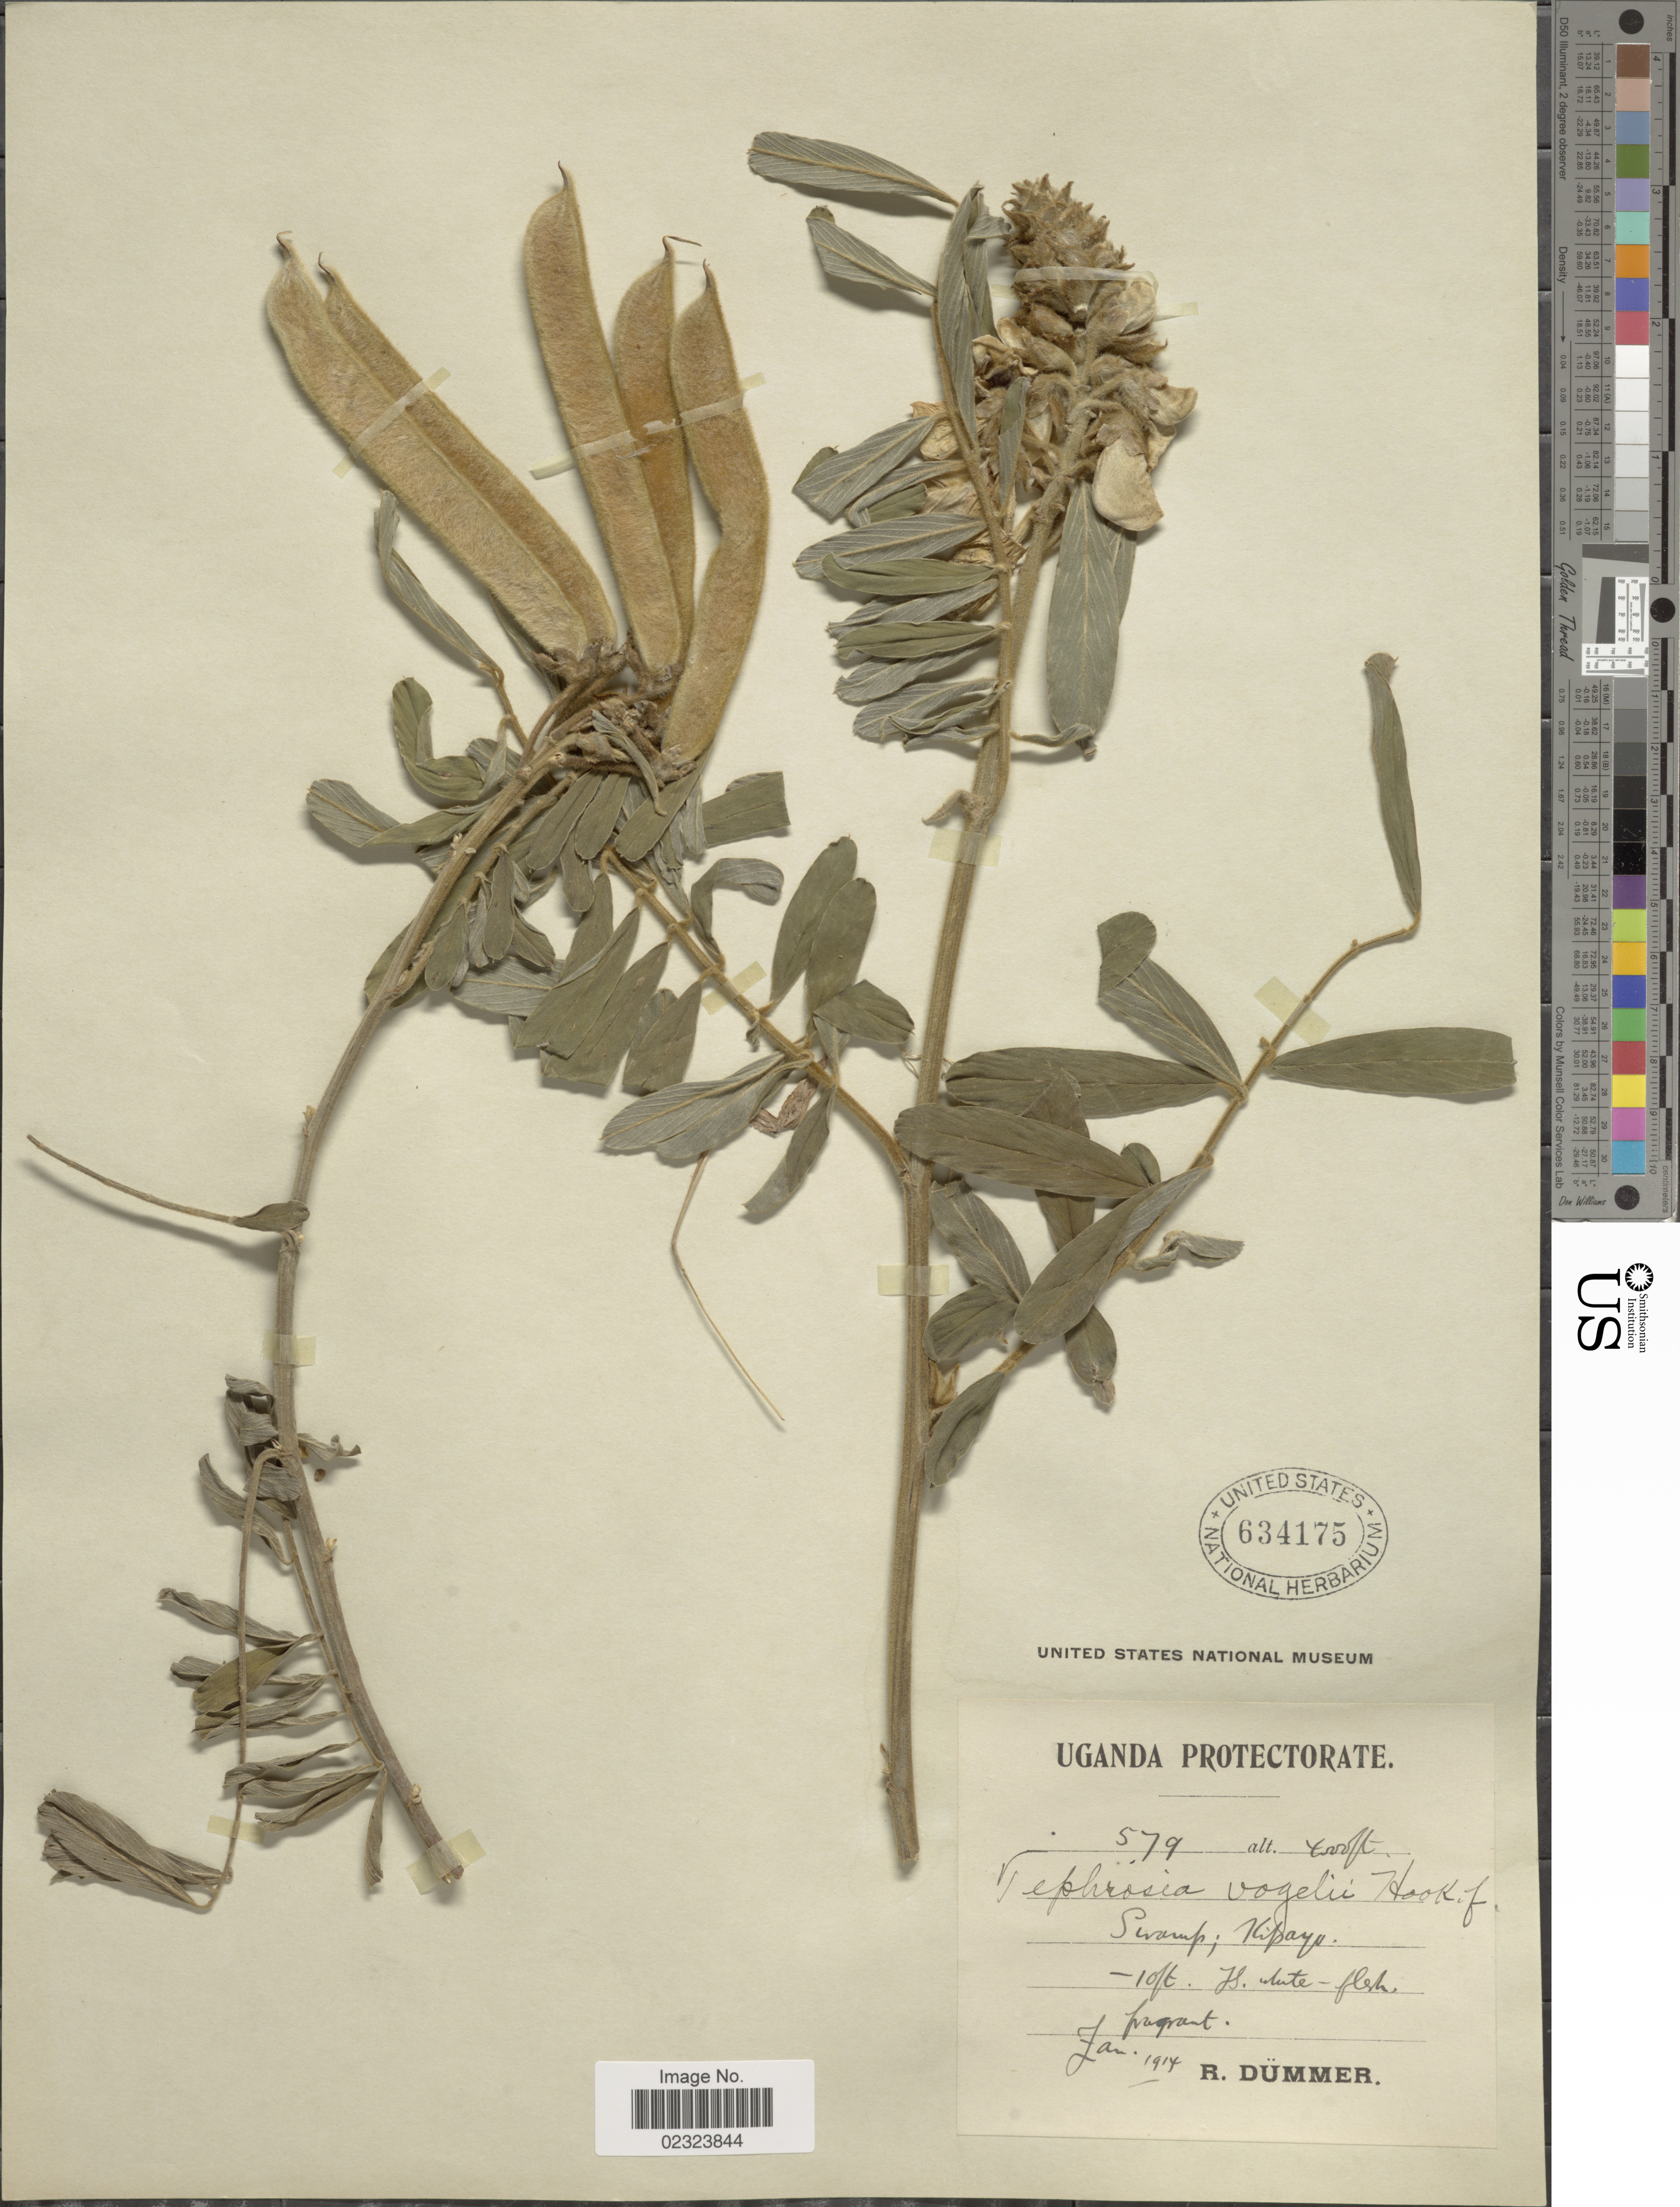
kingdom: Plantae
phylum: Tracheophyta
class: Magnoliopsida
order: Fabales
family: Fabaceae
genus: Tephrosia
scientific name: Tephrosia vogelii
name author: Hook. f.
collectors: R. A. Dümmer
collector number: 579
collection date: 1914-01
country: Uganda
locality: Uganda Protectorate. Kipayo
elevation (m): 1219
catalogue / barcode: US 634175